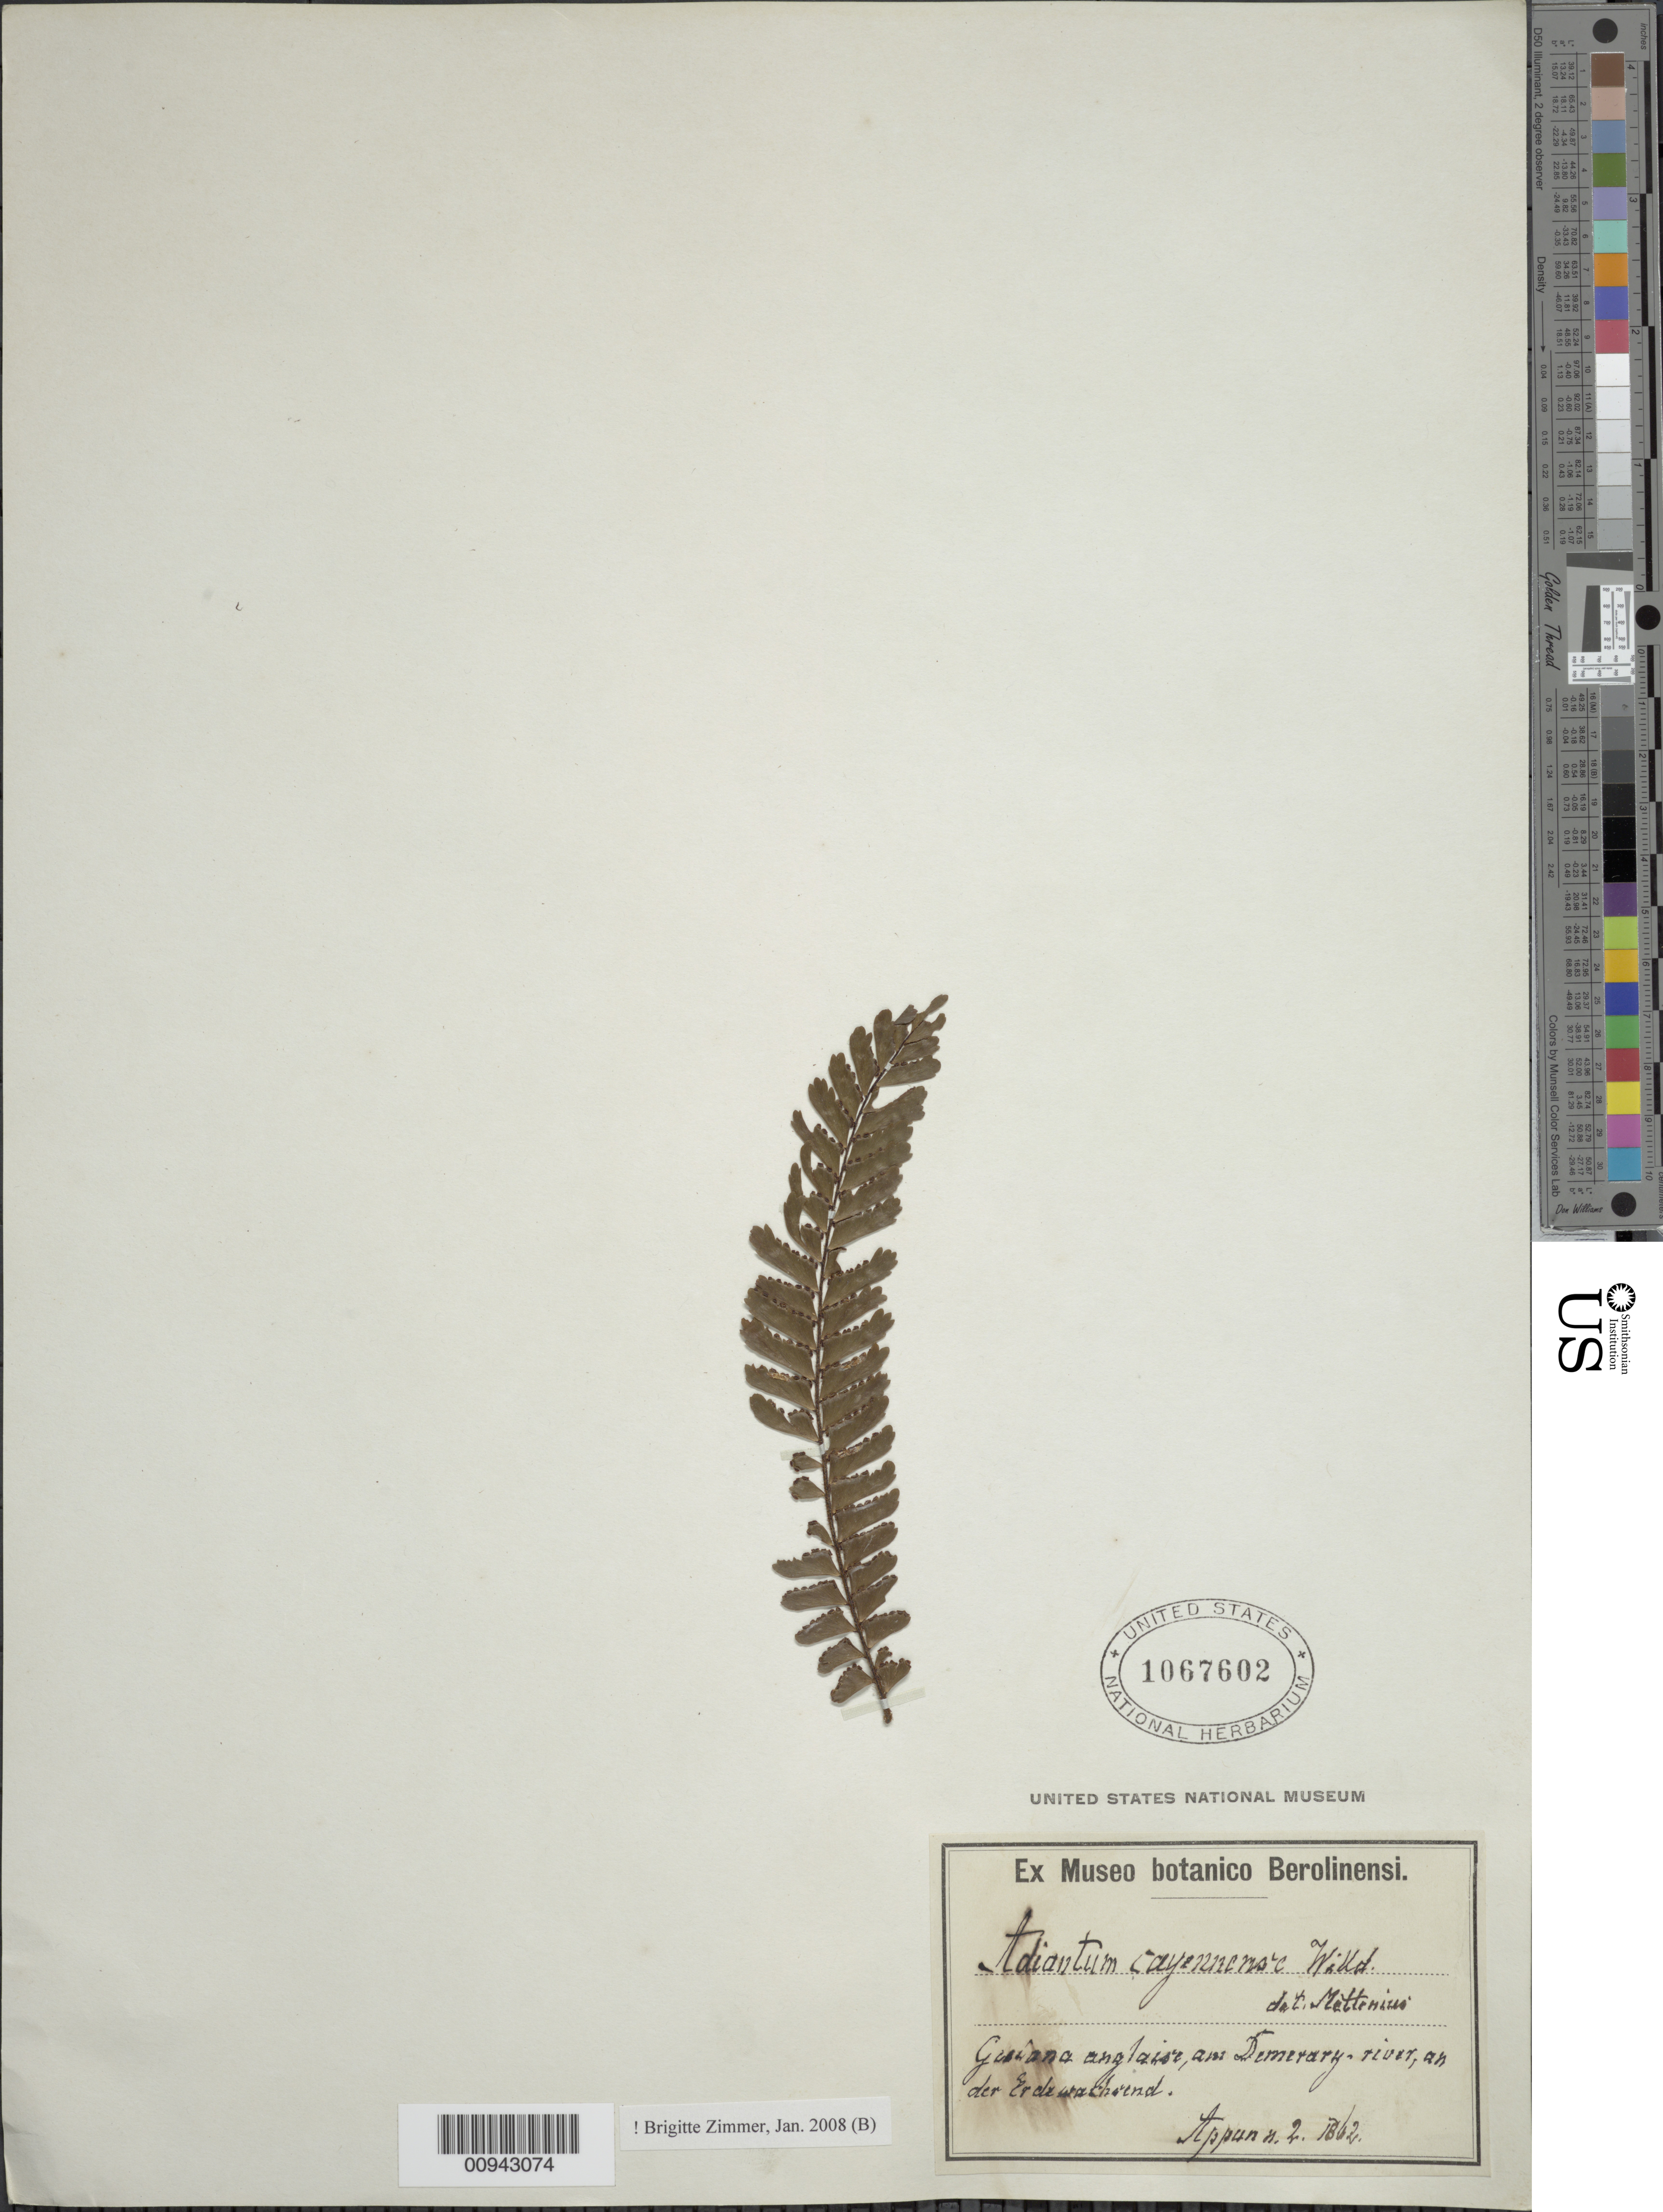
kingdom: Plantae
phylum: Tracheophyta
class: Polypodiopsida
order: Polypodiales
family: Pteridaceae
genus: Adiantum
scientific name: Adiantum cajennense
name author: Willd. ex Klotzsch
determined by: Zimmer, B.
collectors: C. Appun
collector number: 4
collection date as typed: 1862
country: Guyana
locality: Demerara river, and der Erdewacherend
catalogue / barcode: US 1067602